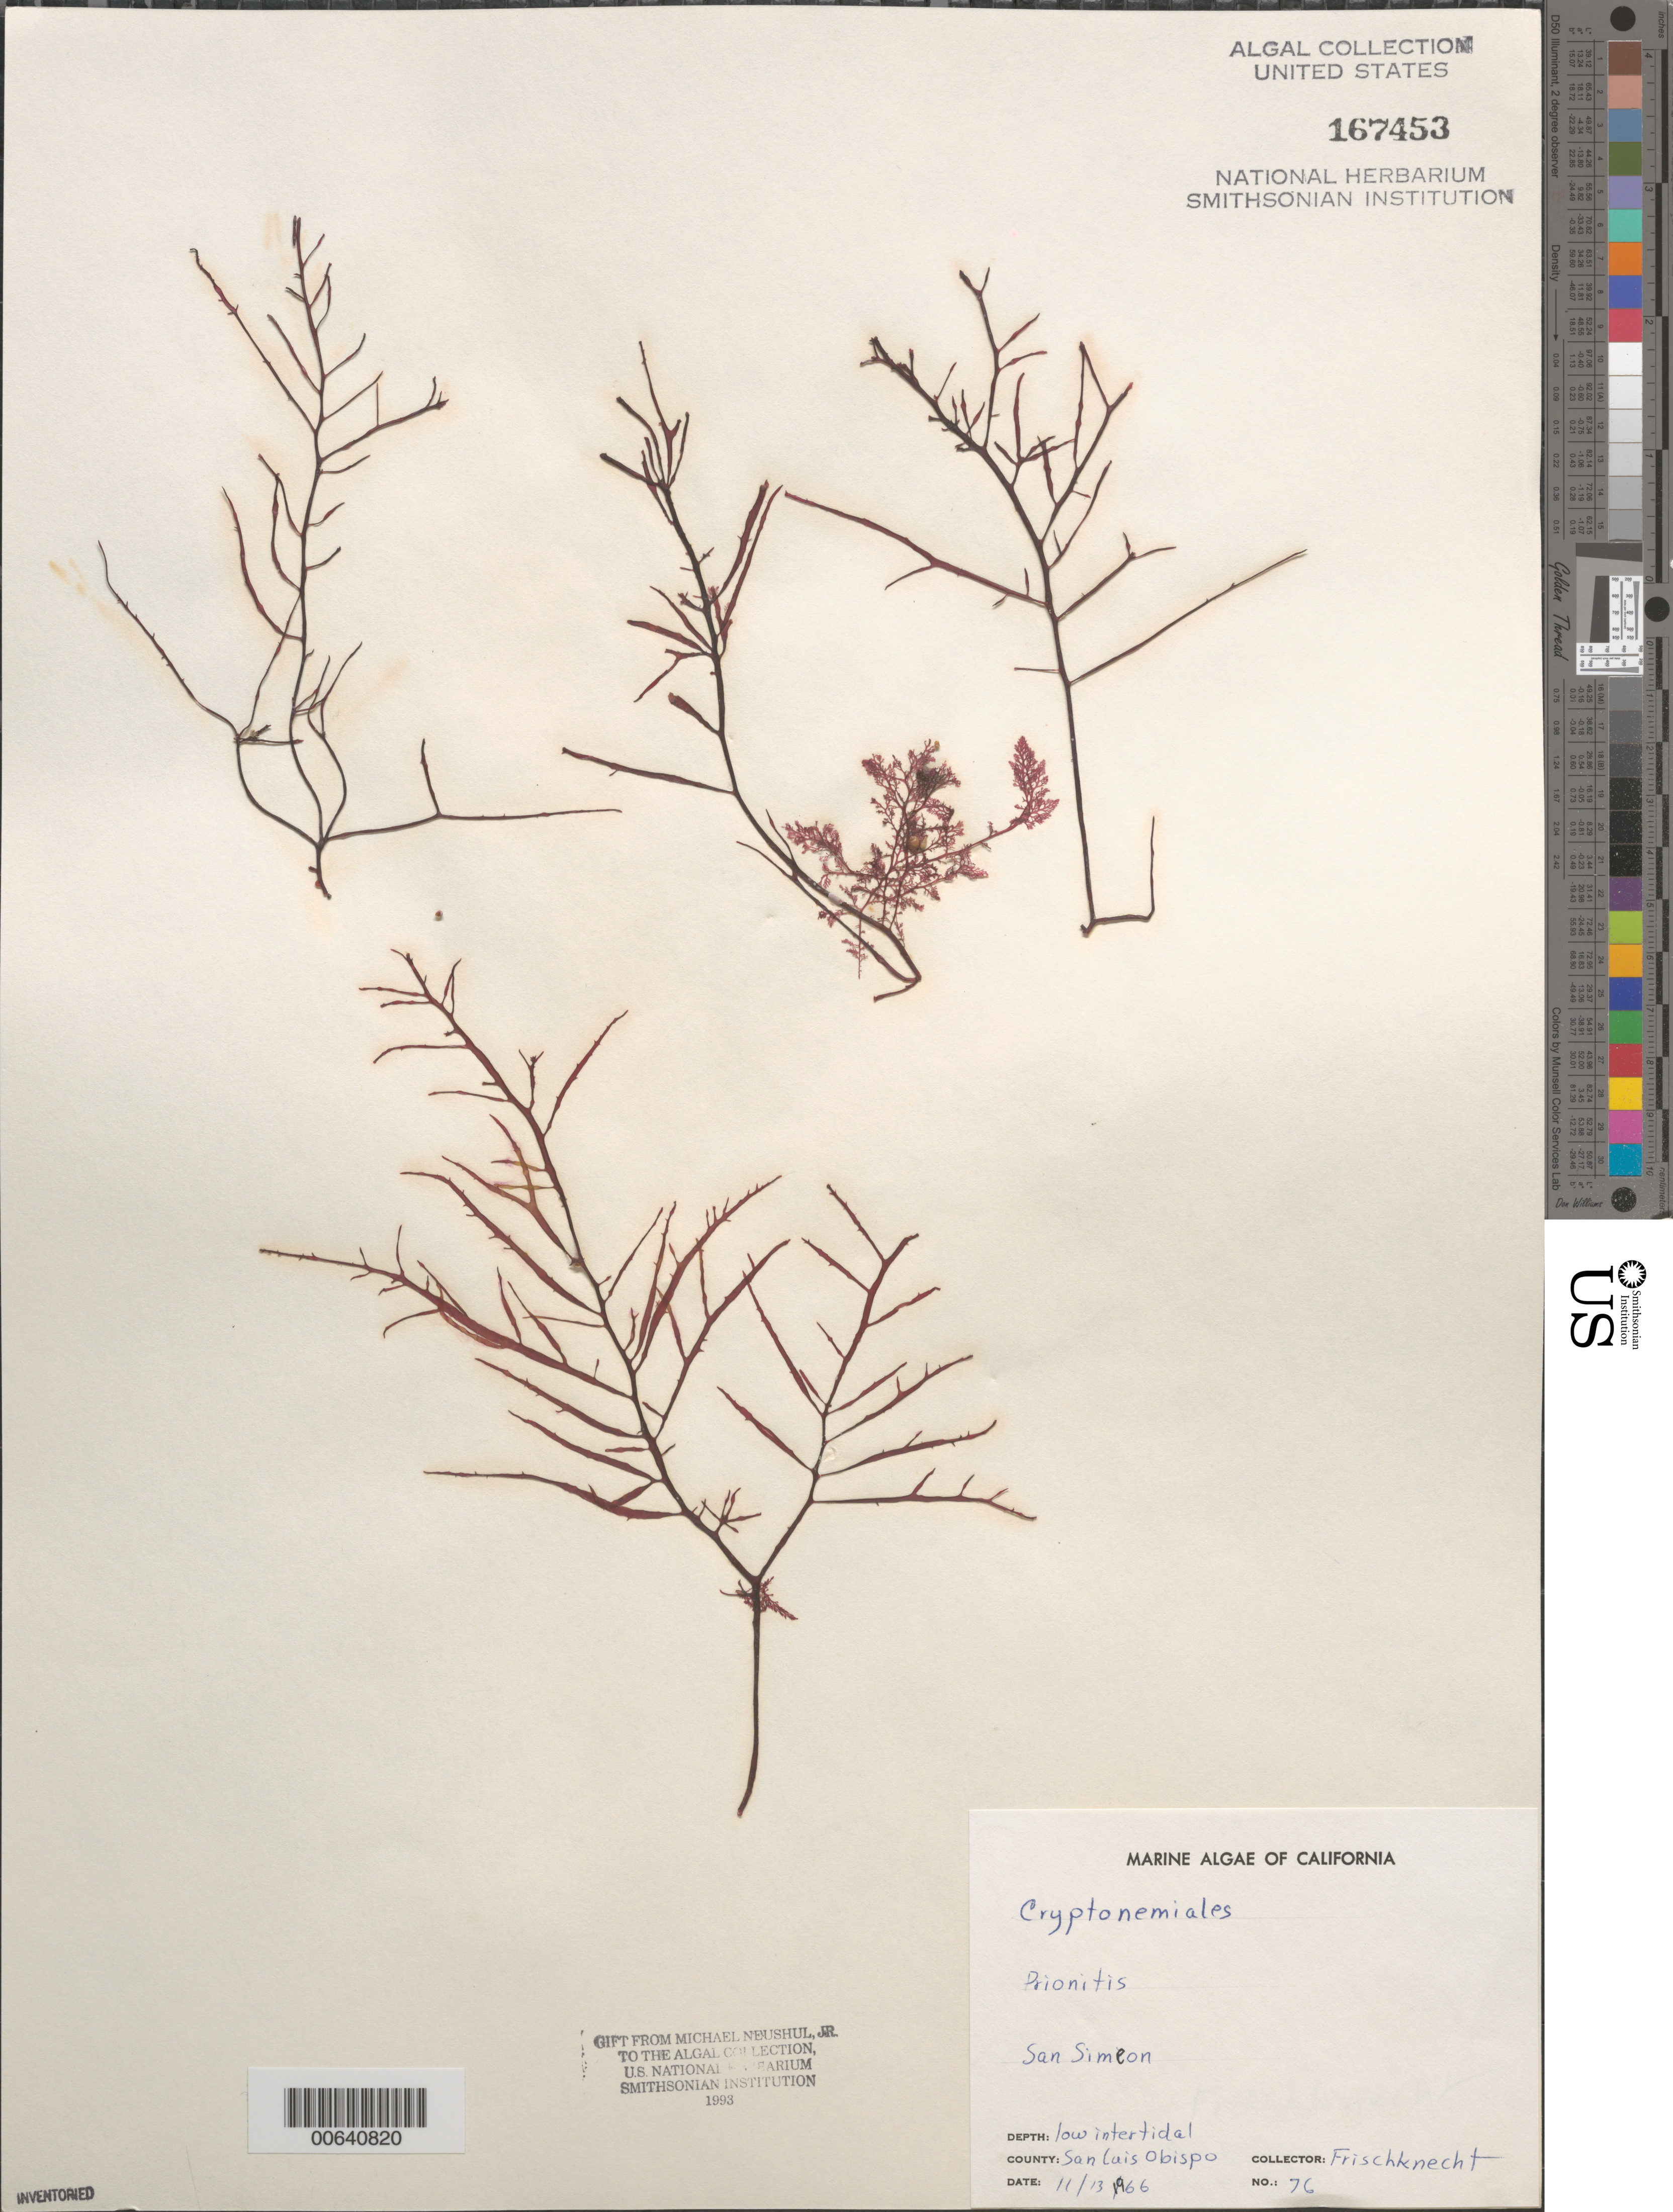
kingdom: Plantae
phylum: Rhodophyta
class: Florideophyceae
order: Cryptonemiales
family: Cryptonemiaceae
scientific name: Prionitis sp.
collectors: -. Frischknecht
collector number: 76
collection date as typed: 13 Nov 1966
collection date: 1966-11-13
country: United States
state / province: California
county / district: San Luis Obispo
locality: San Simeon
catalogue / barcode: US 167453